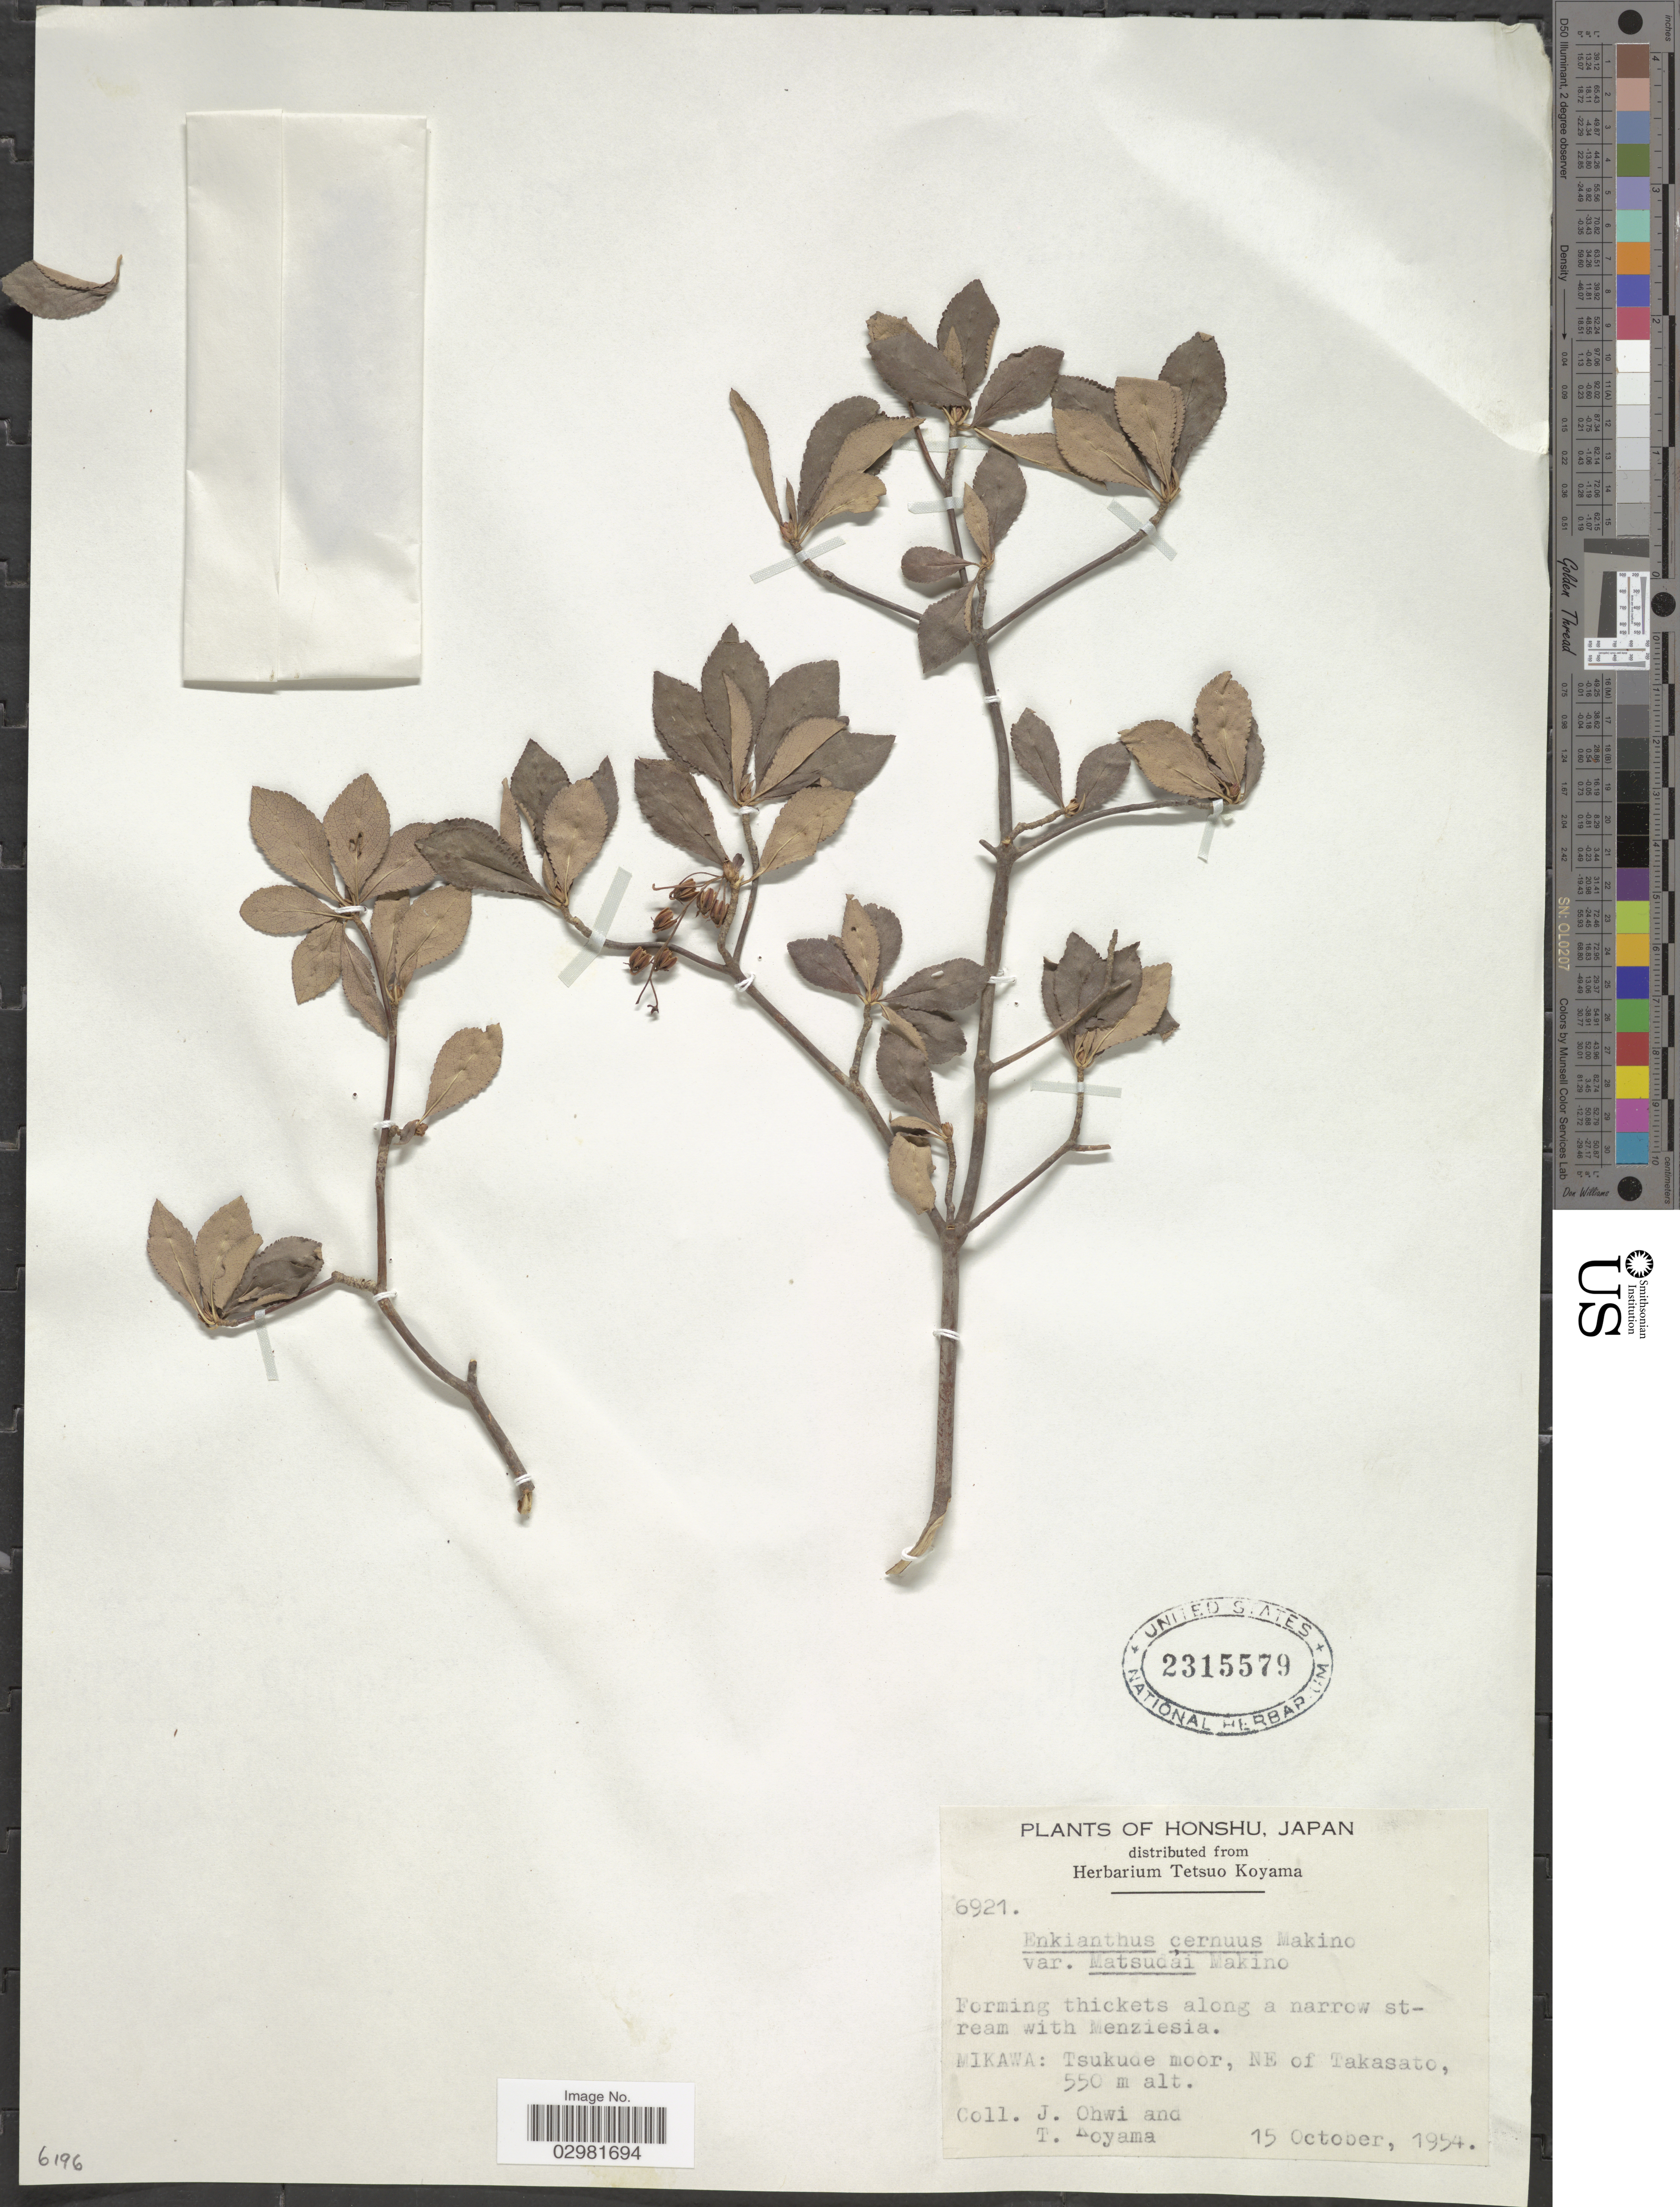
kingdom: Plantae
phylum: Tracheophyta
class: Magnoliopsida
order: Ericales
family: Ericaceae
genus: Enkianthus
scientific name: Enkianthus cernuus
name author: (Siebold & Zucc.) Benth. & Hook. f. ex Makino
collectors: J. Ohwi & T. Koyama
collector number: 6921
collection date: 1954-10-15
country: Japan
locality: Honshu. Mikawa: Tsukude moor, NE of Takasato.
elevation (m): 550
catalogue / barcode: US 2315579